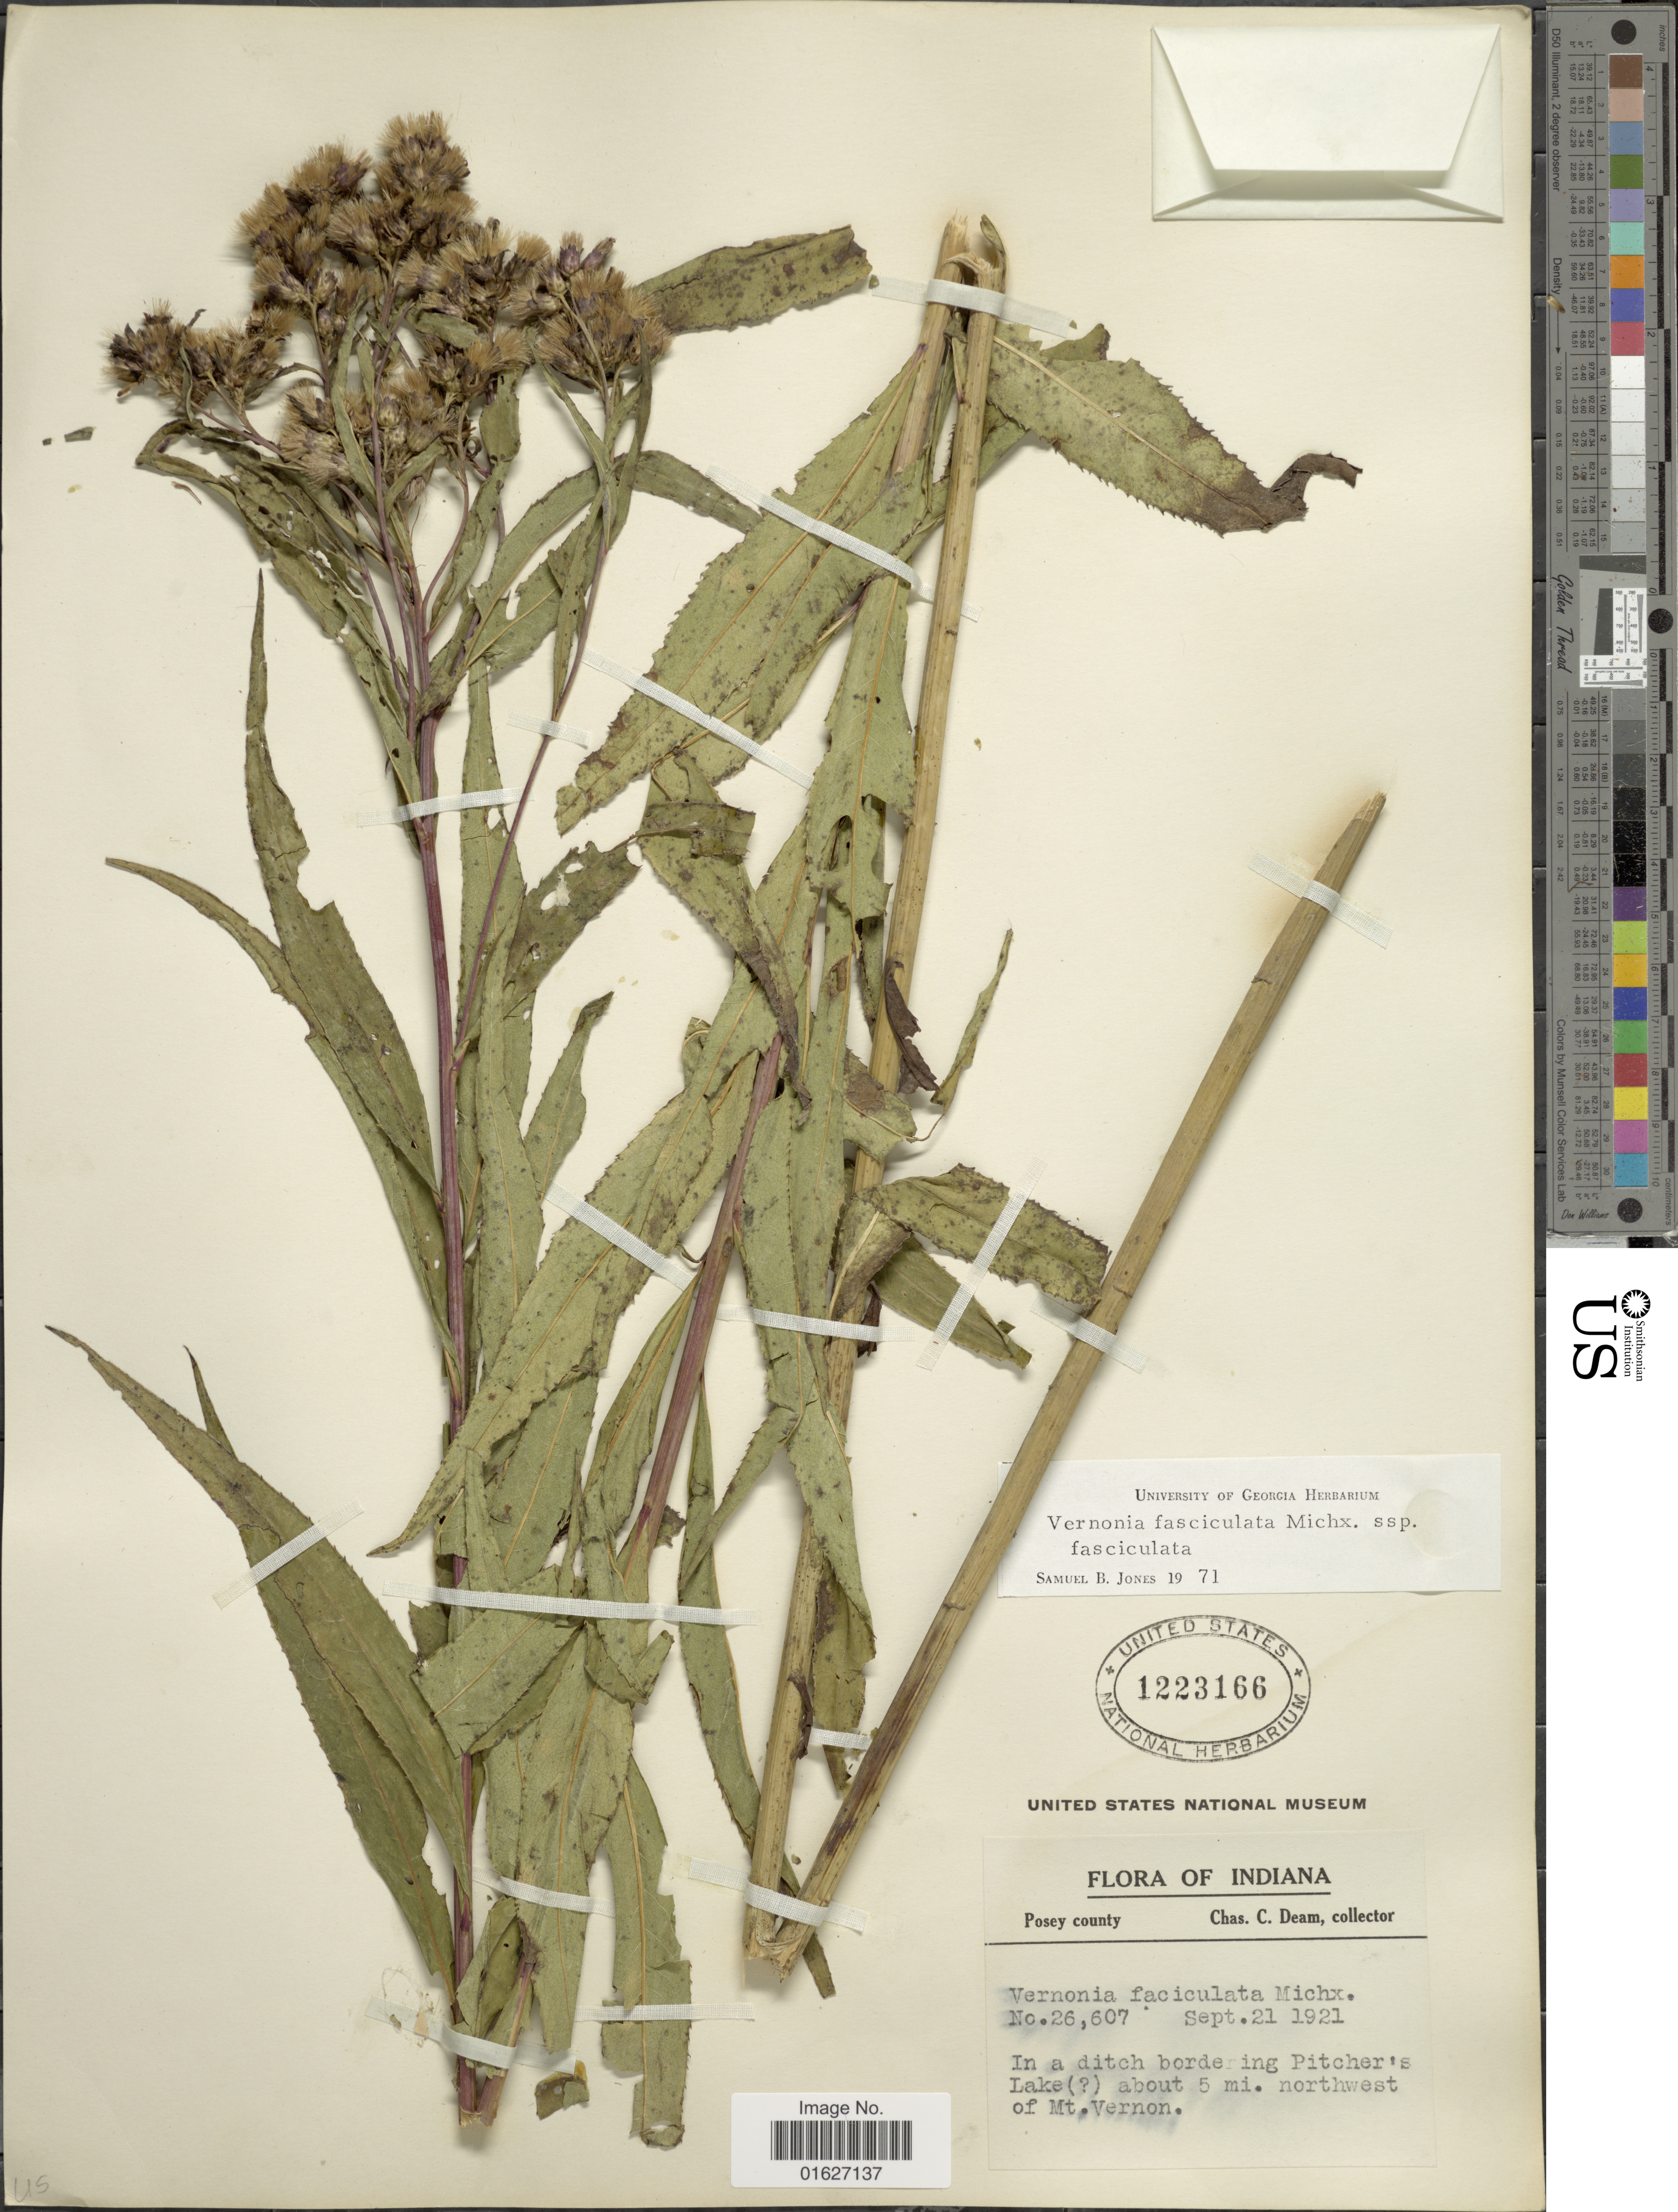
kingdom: Plantae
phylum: Tracheophyta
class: Magnoliopsida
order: Asterales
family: Asteraceae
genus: Vernonia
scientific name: Vernonia fasciculata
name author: Michx.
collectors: C. C. Deam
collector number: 26607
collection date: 1921-09-21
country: United States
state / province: Indiana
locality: Ina ditch bordering Pitcher's Lake ( [unsure placement]) about 5 mi. northwest of Mt. Vernon., Posey County.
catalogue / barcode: US 1223166